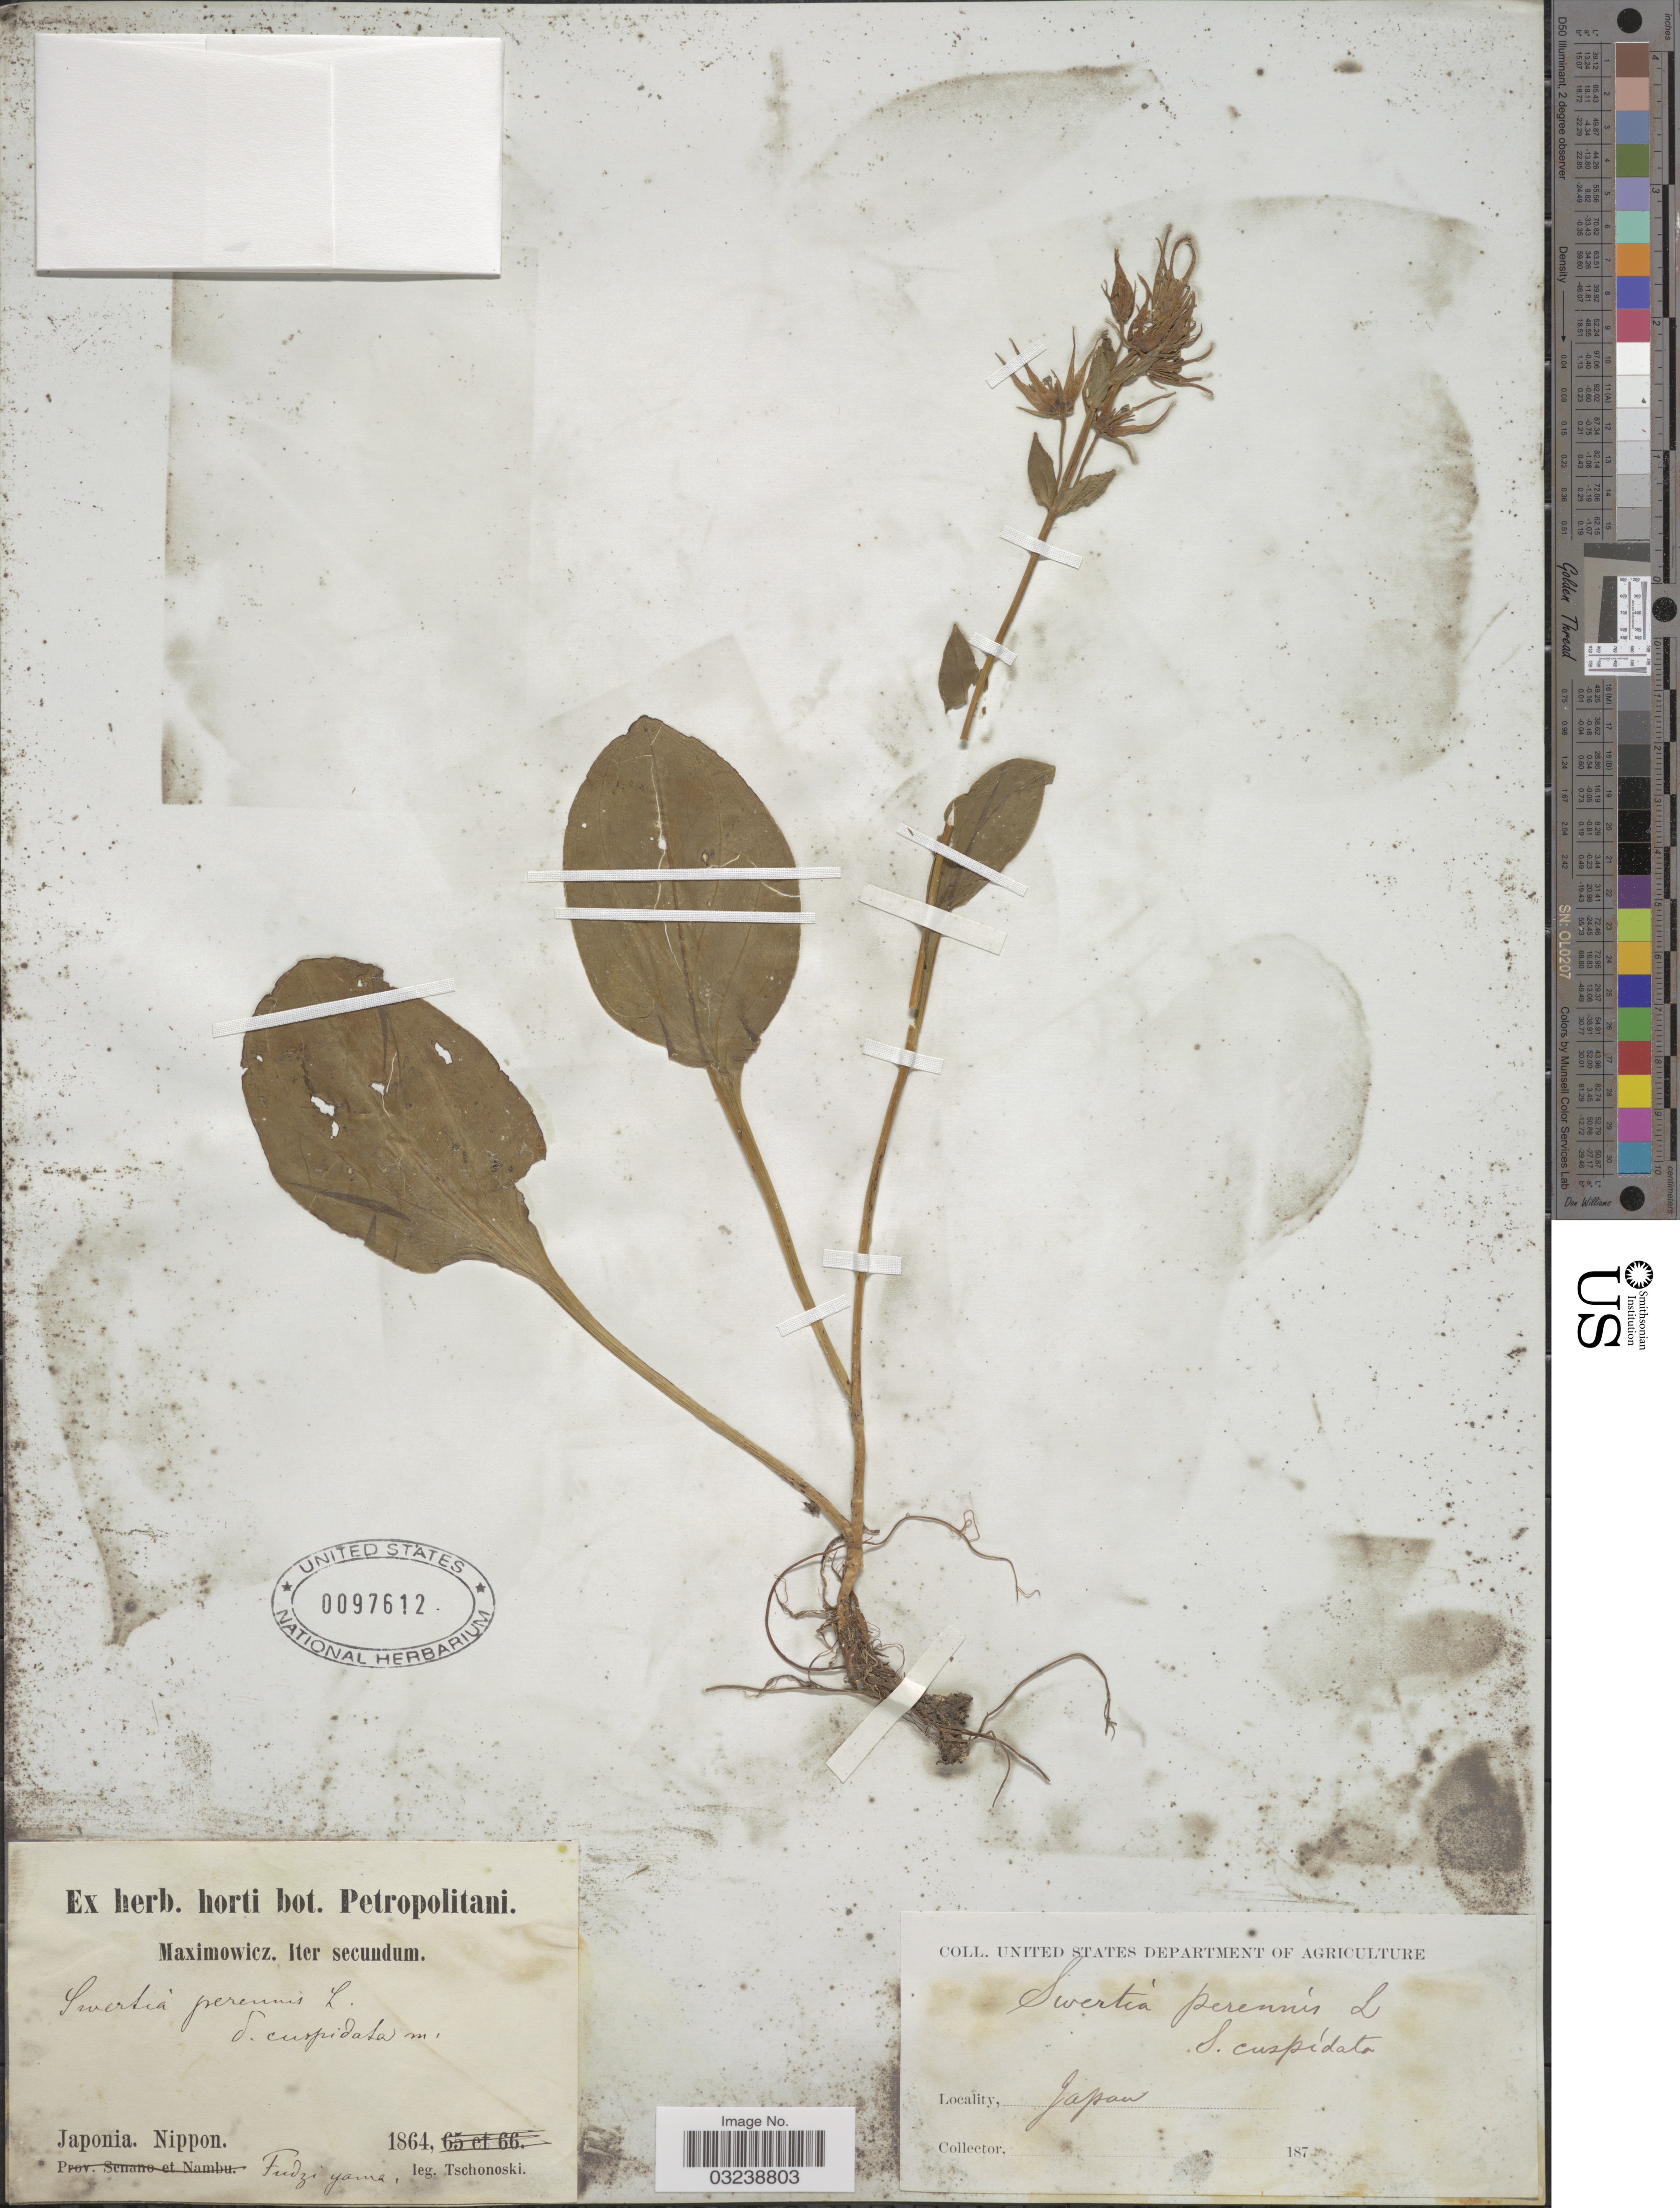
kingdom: Plantae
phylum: Tracheophyta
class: Magnoliopsida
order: Gentianales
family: Gentianaceae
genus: Swertia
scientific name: Swertia perennis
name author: L.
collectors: -. Tschonoski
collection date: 1864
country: Japan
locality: Nippon. Fudzi yama.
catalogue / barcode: US 97612